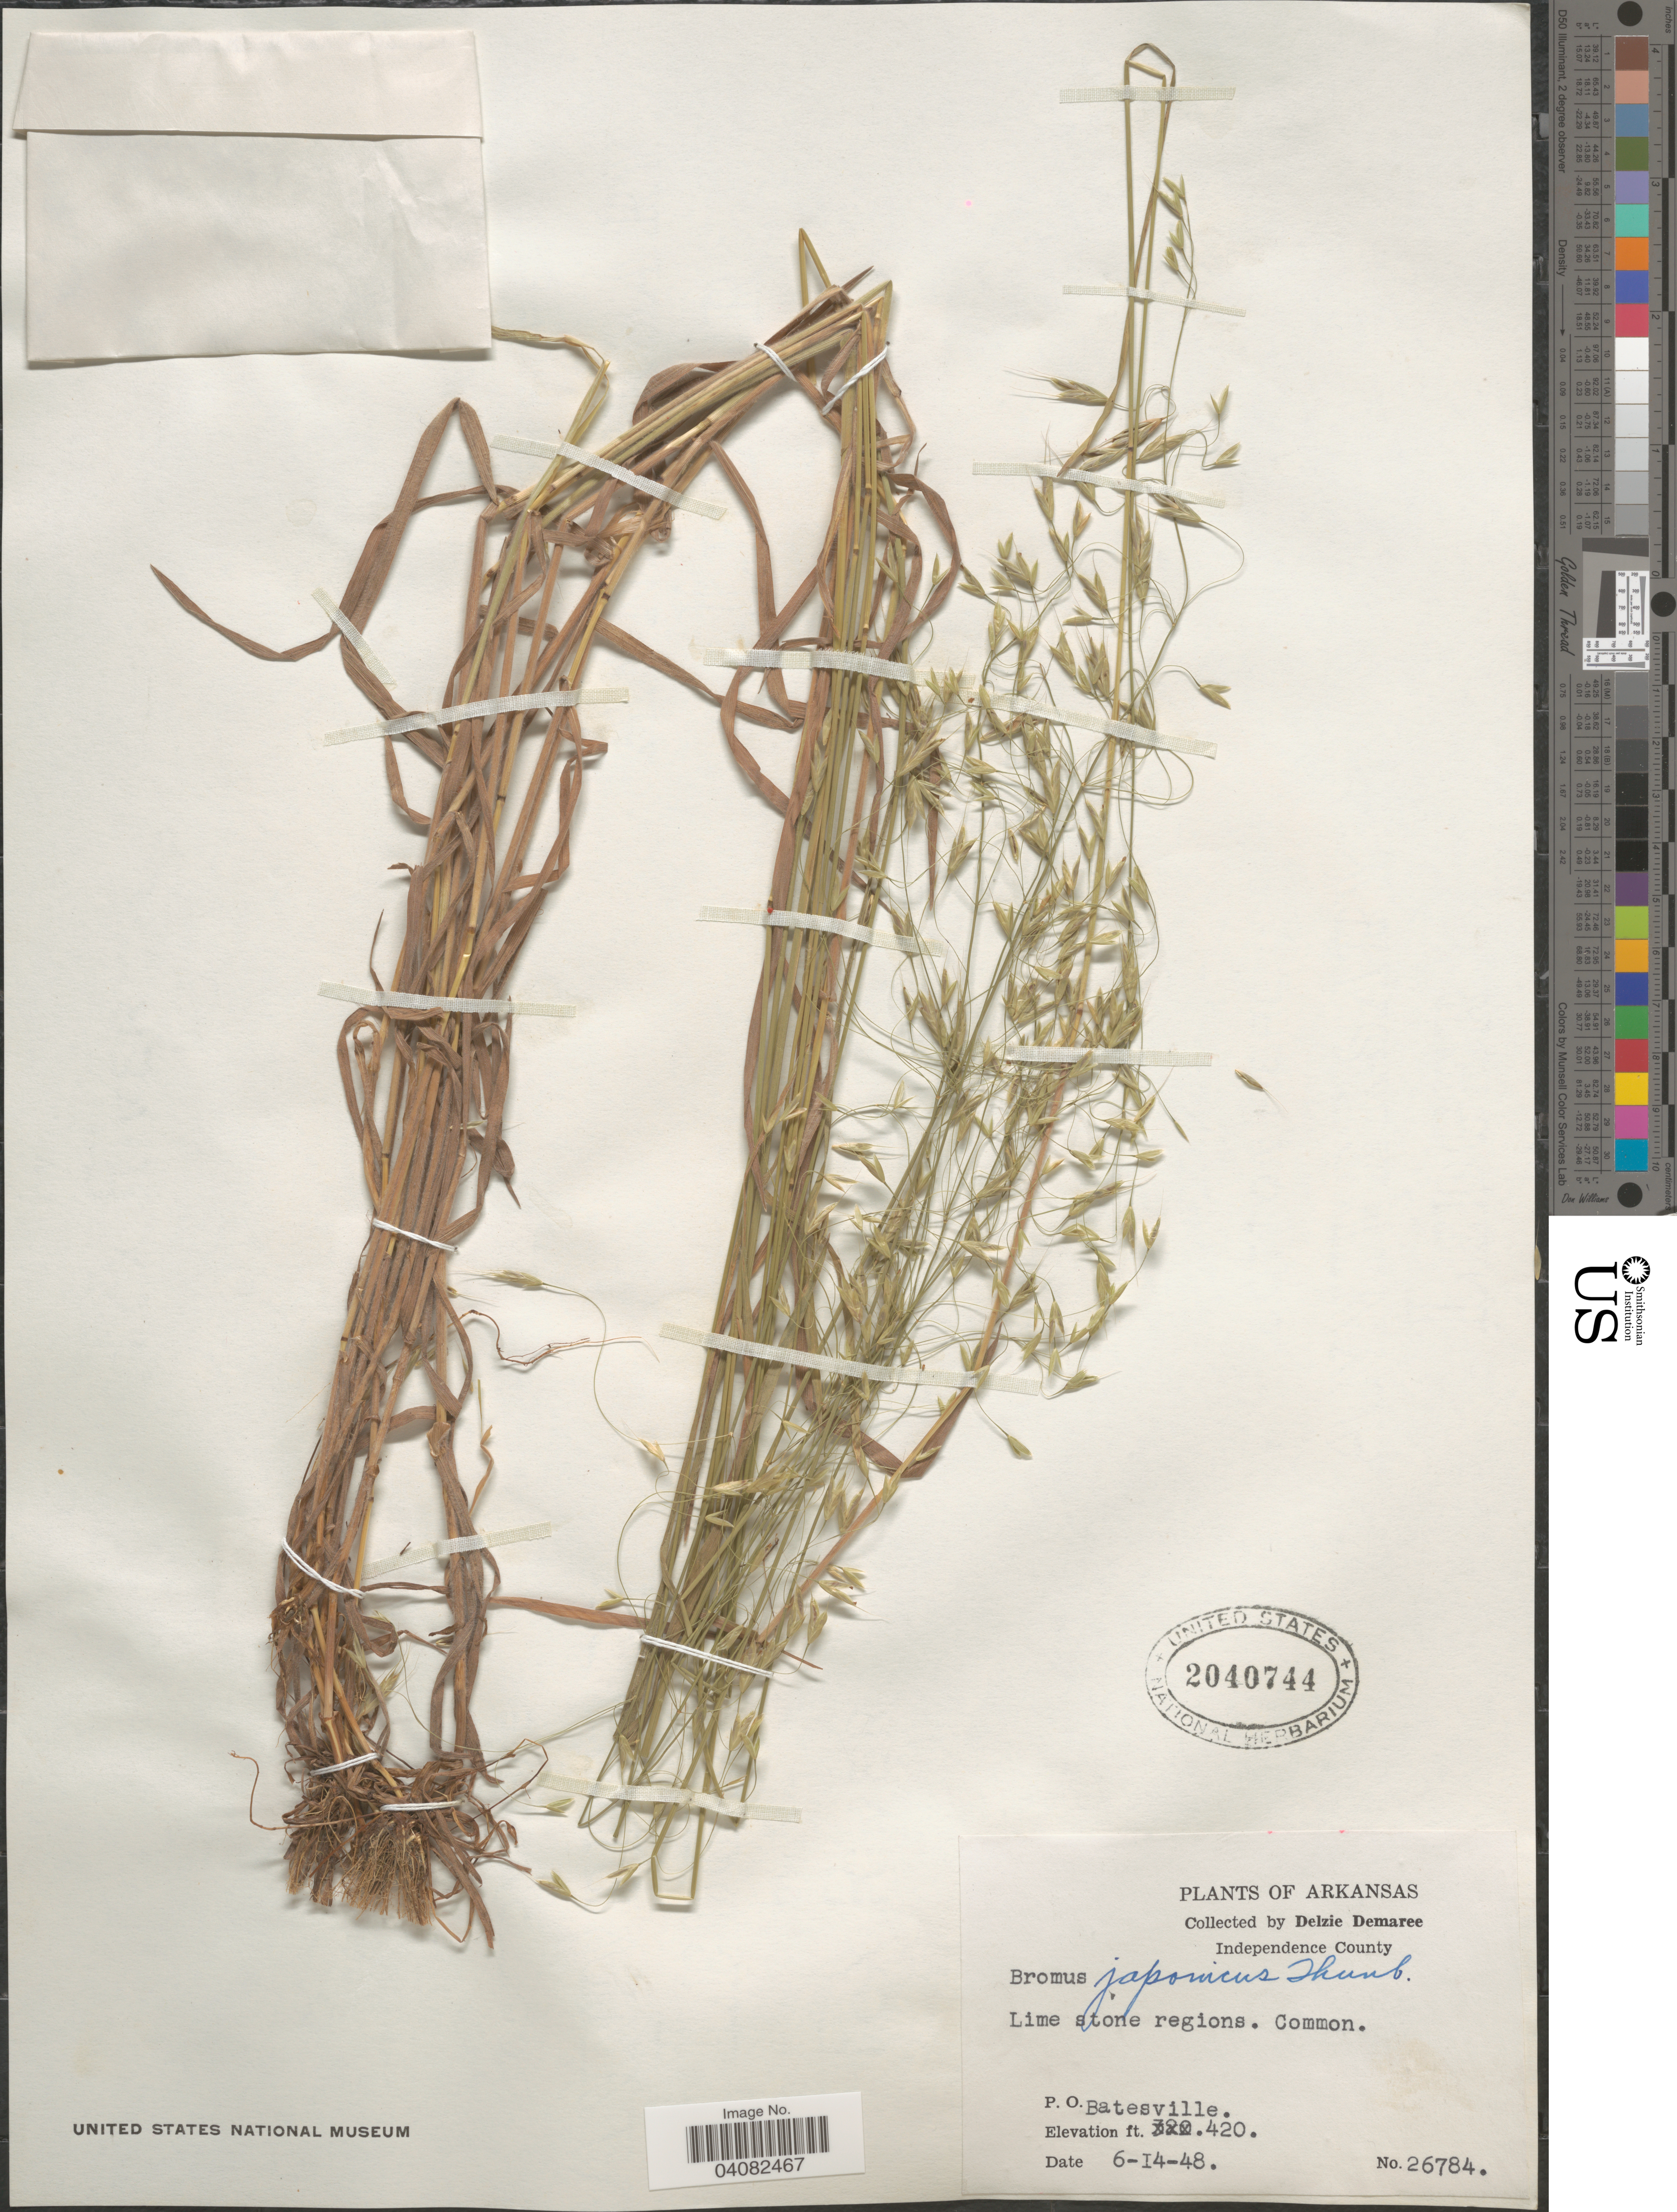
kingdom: Plantae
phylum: Tracheophyta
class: Liliopsida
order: Poales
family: Poaceae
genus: Bromus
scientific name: Bromus japonicus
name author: Houtt.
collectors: D. Demaree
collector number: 26784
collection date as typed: Transcribed d/m/y: 14/6/48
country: United States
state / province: Arkansas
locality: Independence County. P.O. Batesville.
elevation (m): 128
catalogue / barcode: US 2040744